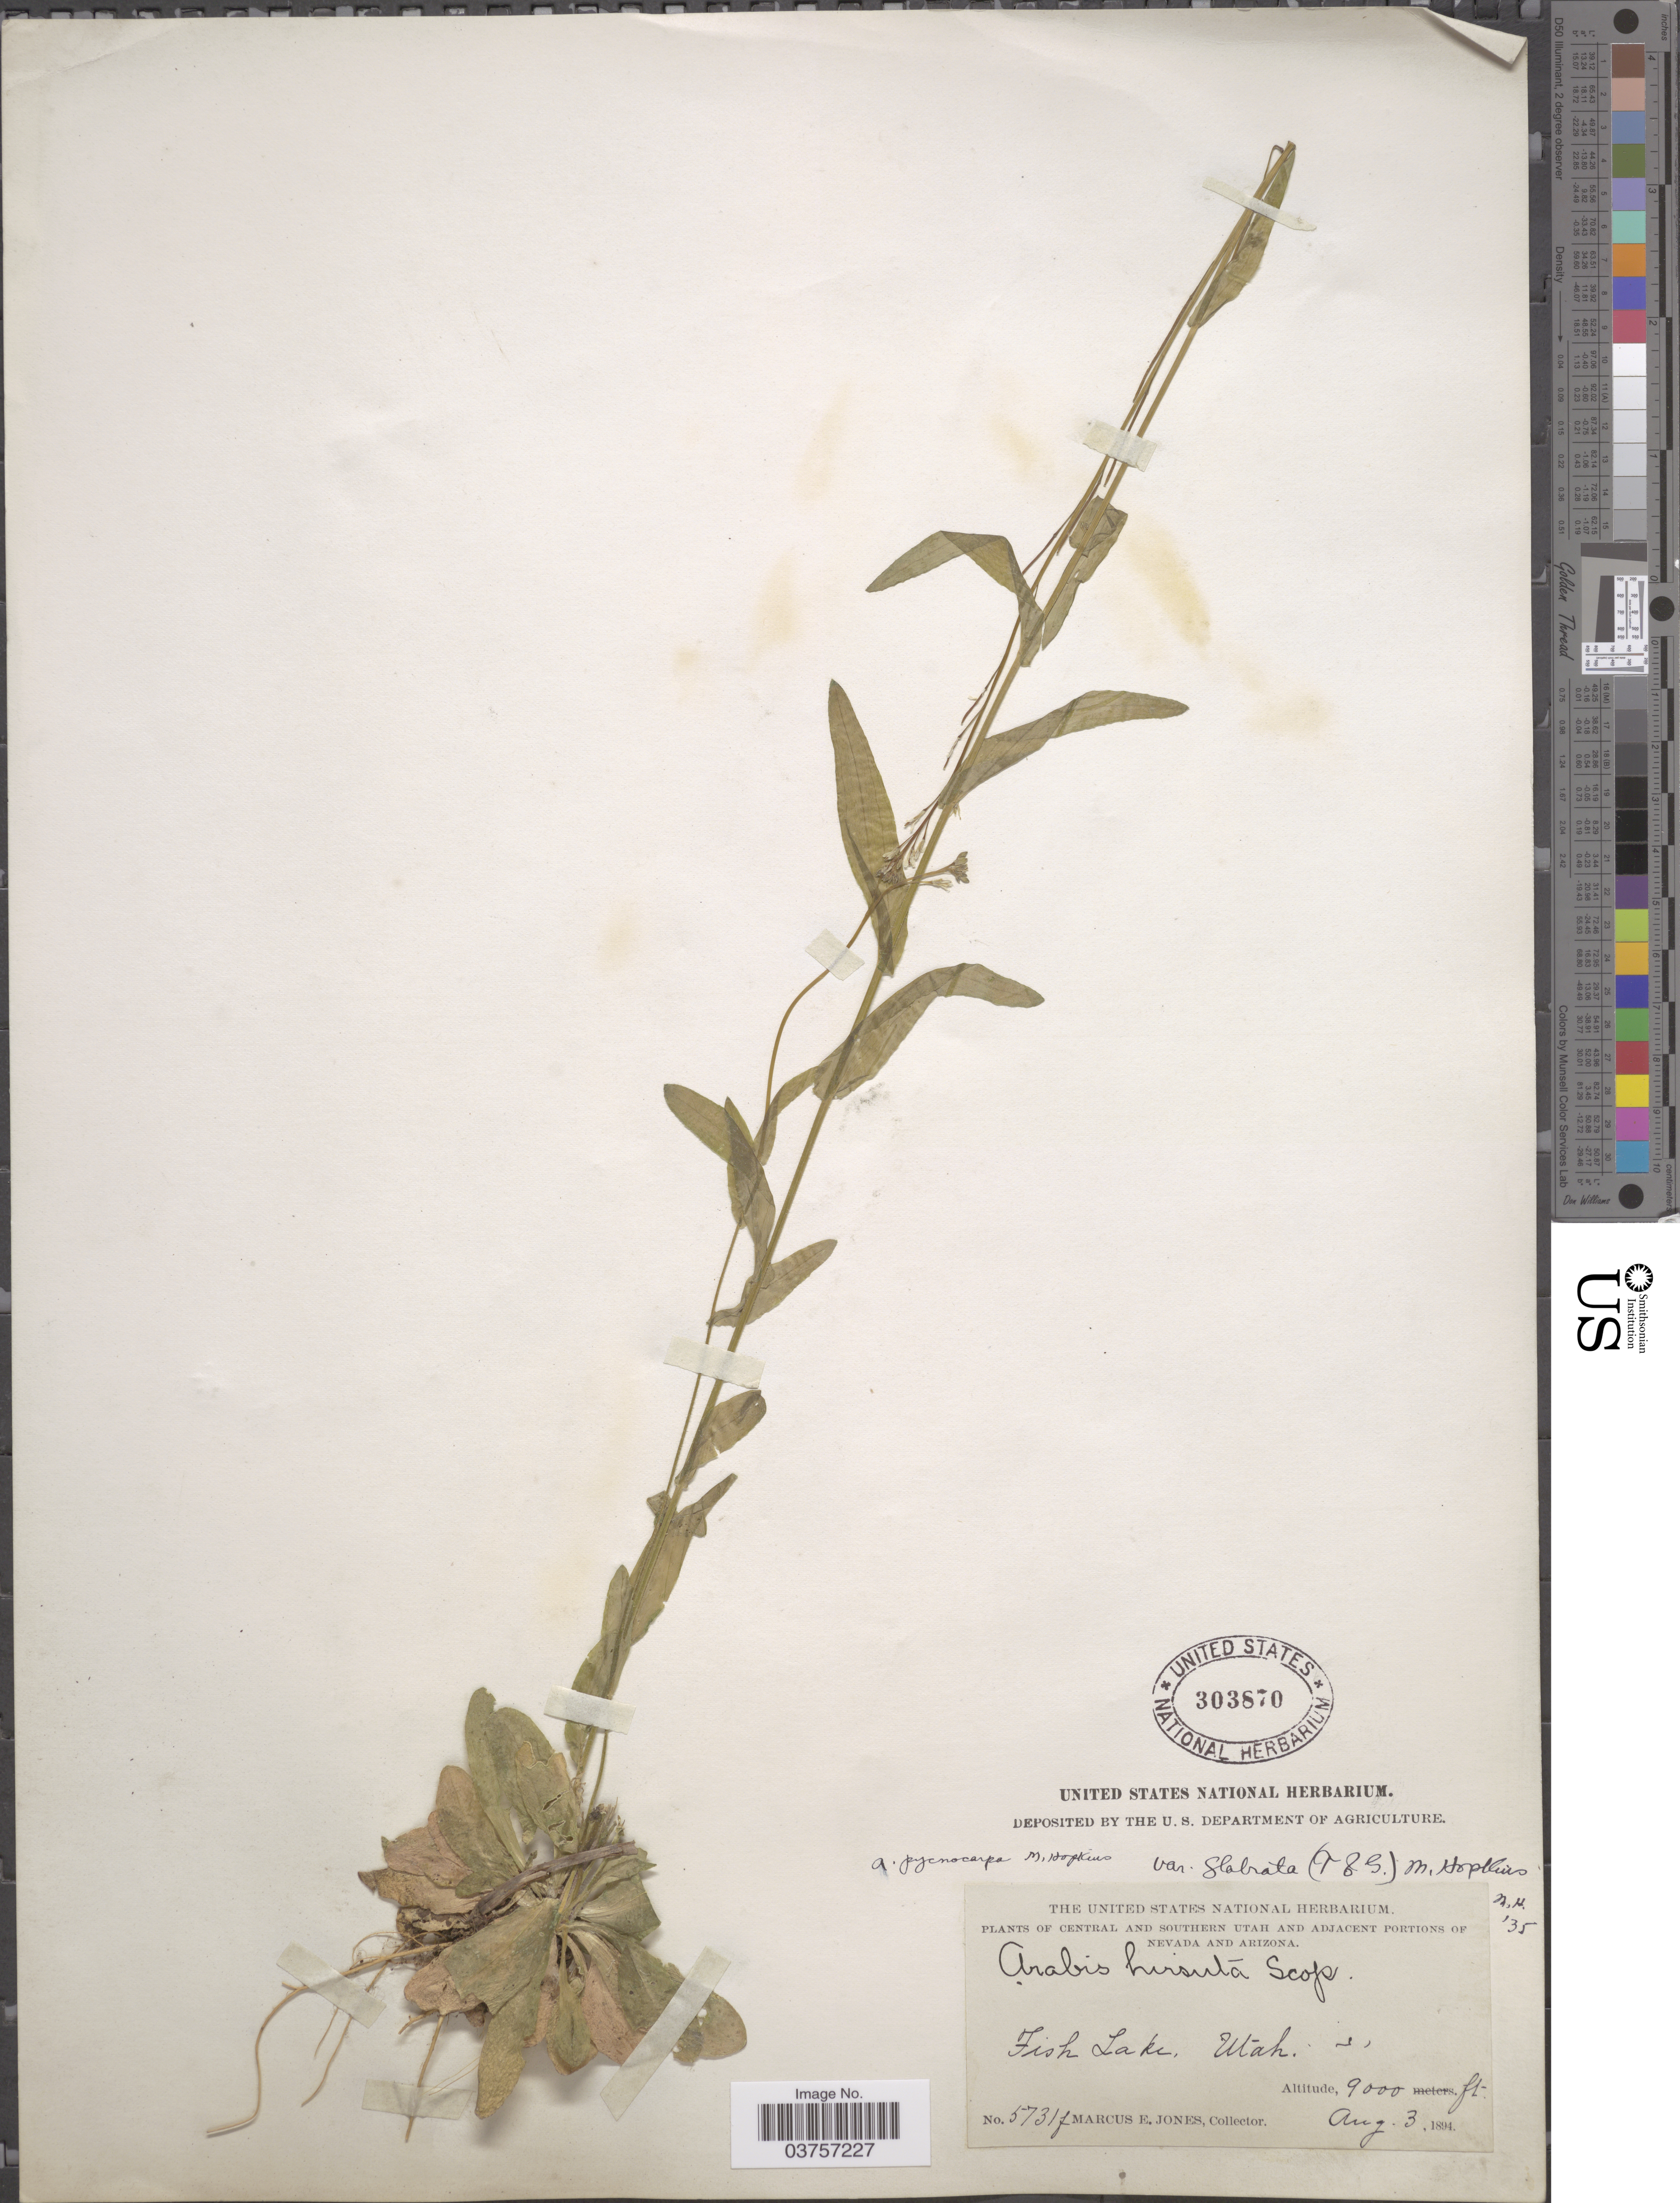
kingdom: Plantae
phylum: Tracheophyta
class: Magnoliopsida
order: Brassicales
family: Brassicaceae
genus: Arabis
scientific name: Arabis hirsuta var. glabrata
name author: Torr. & A. Gray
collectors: M. E. Jones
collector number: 5731f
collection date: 1894-08-03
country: United States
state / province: Utah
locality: Central and Southern Utah; Fish Lake.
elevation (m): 2743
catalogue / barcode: US 303870